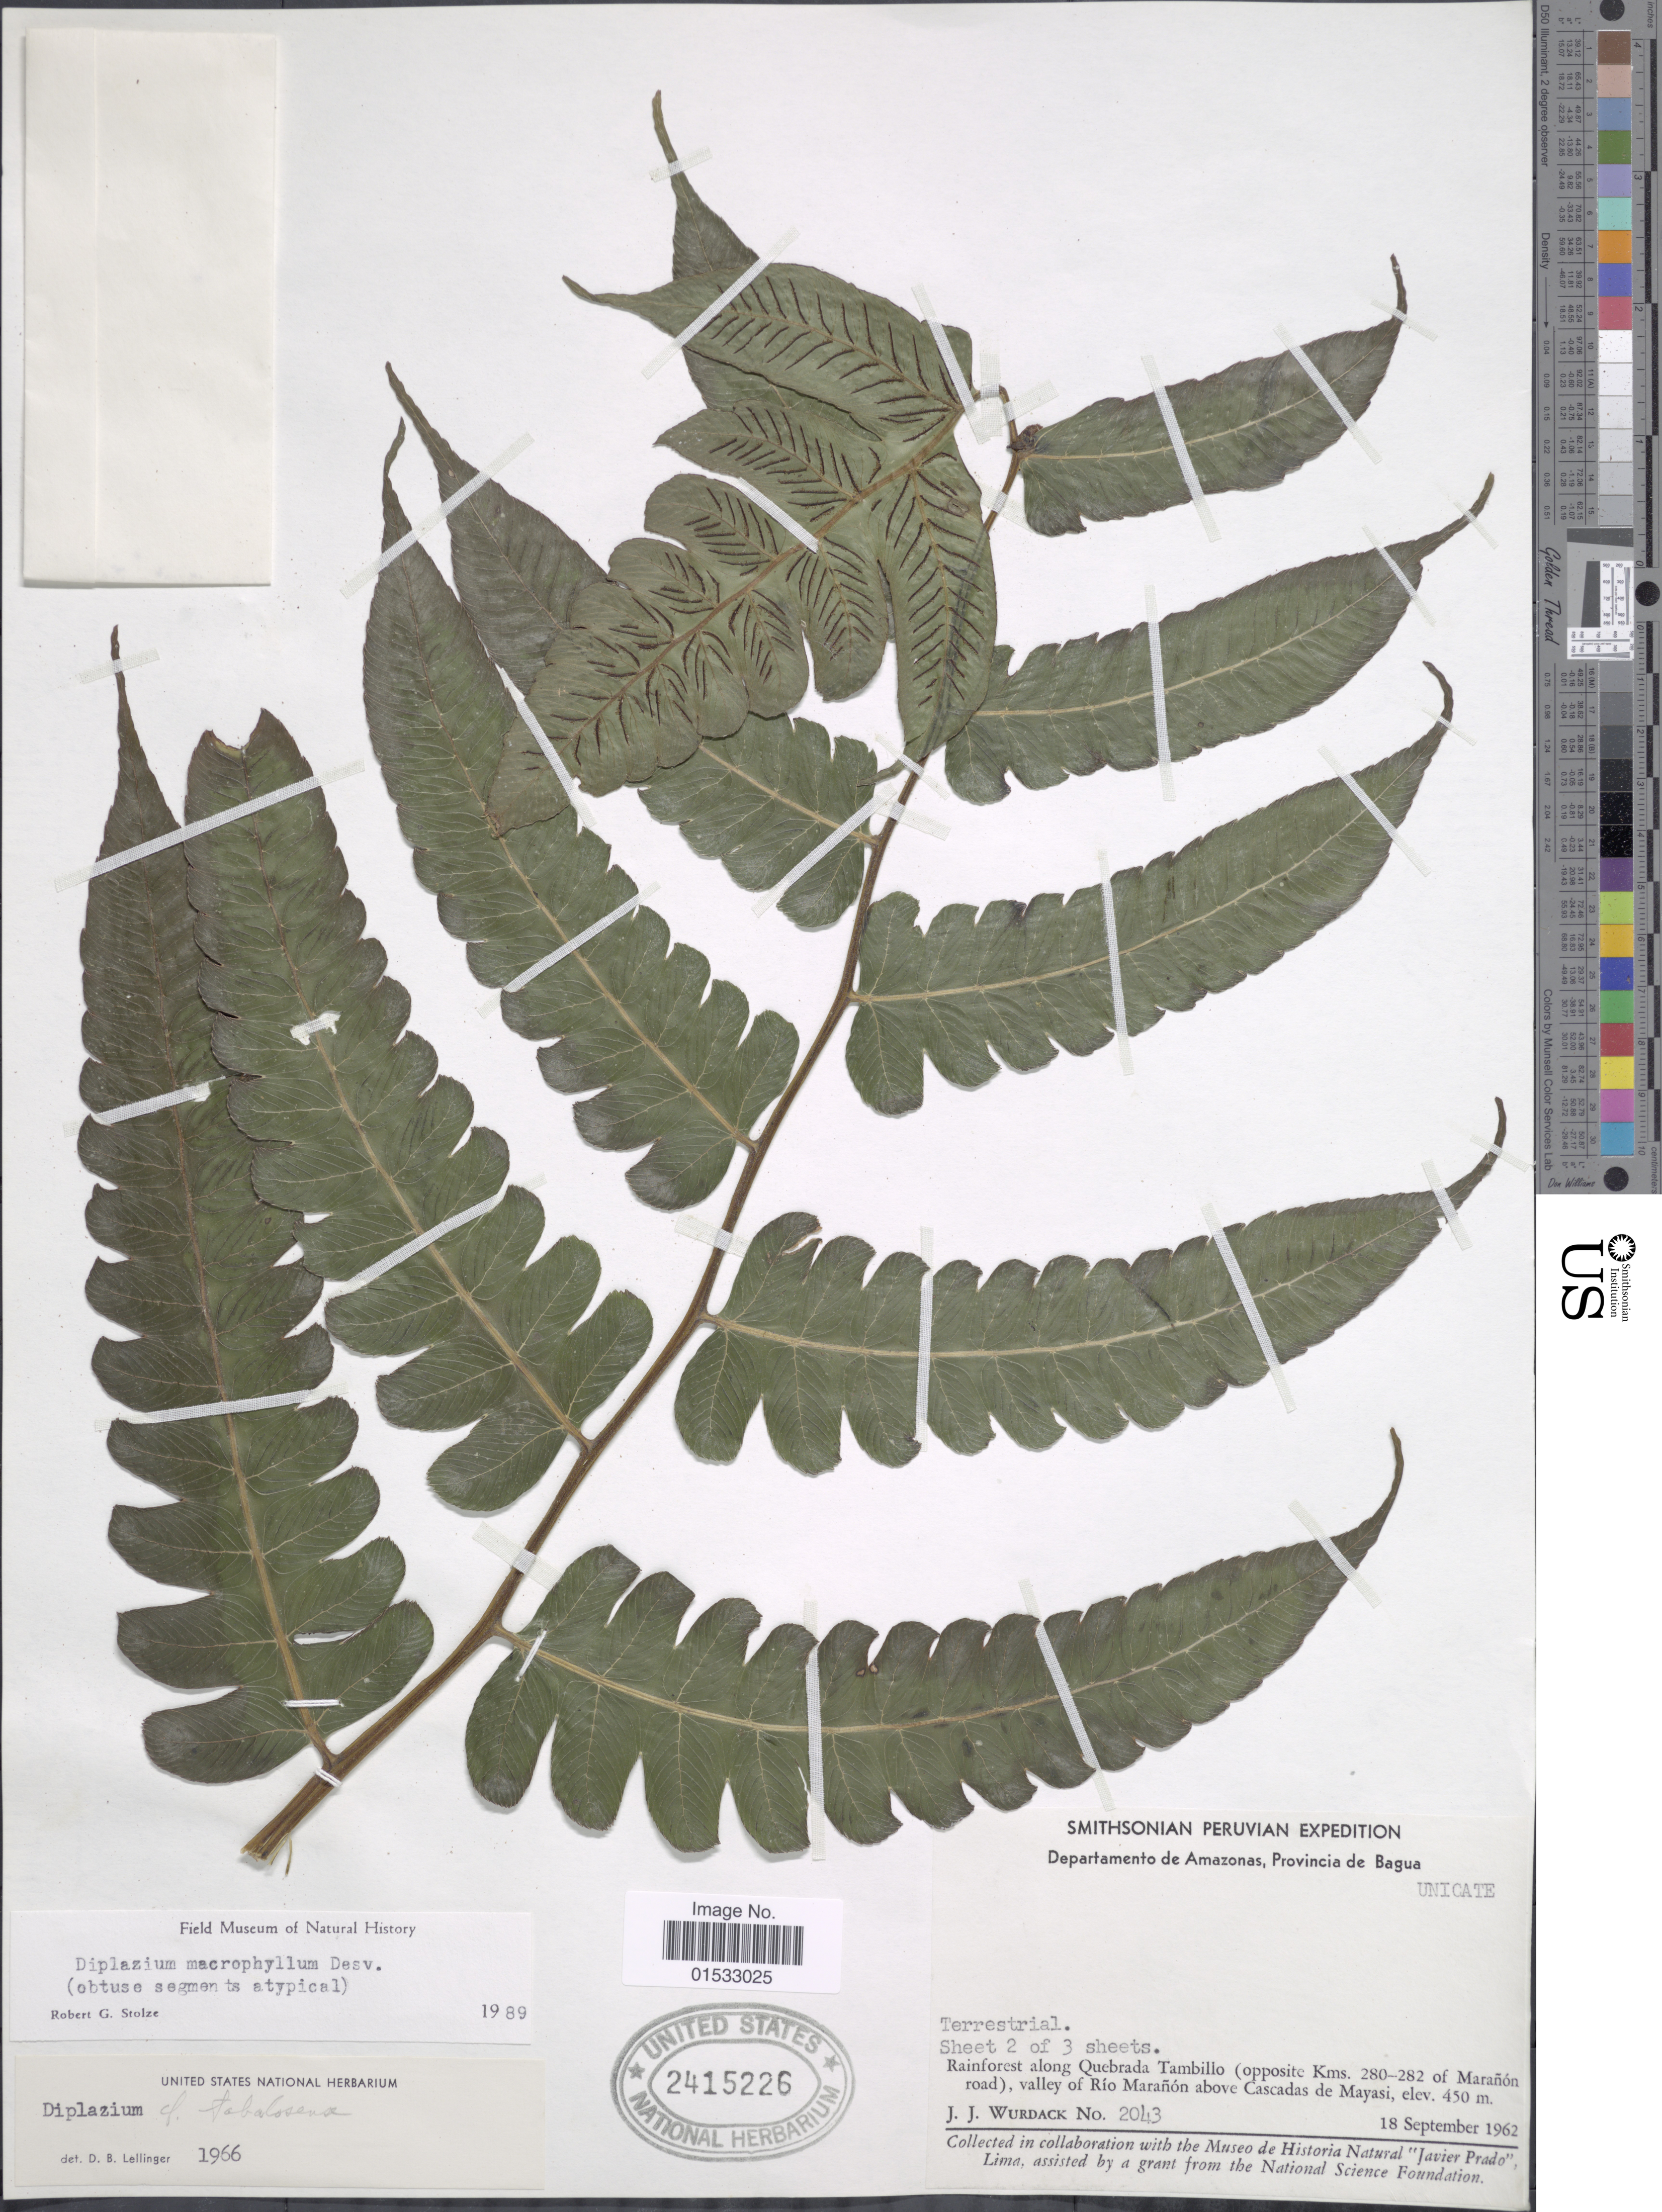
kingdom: Plantae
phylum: Tracheophyta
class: Polypodiopsida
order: Polypodiales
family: Athyriaceae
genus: Diplazium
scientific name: Diplazium macrophyllum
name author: Desv.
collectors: J. J. Wurdack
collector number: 2043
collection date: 1962-09-18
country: Peru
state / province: Amazonas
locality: Provincia de Bagua, rainforest along Quebrada Tambillo (opposite Kms. 280-282 of Marañon road), valley of Río Marañon above Cascadas de Mayasi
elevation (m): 450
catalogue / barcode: US 2415226